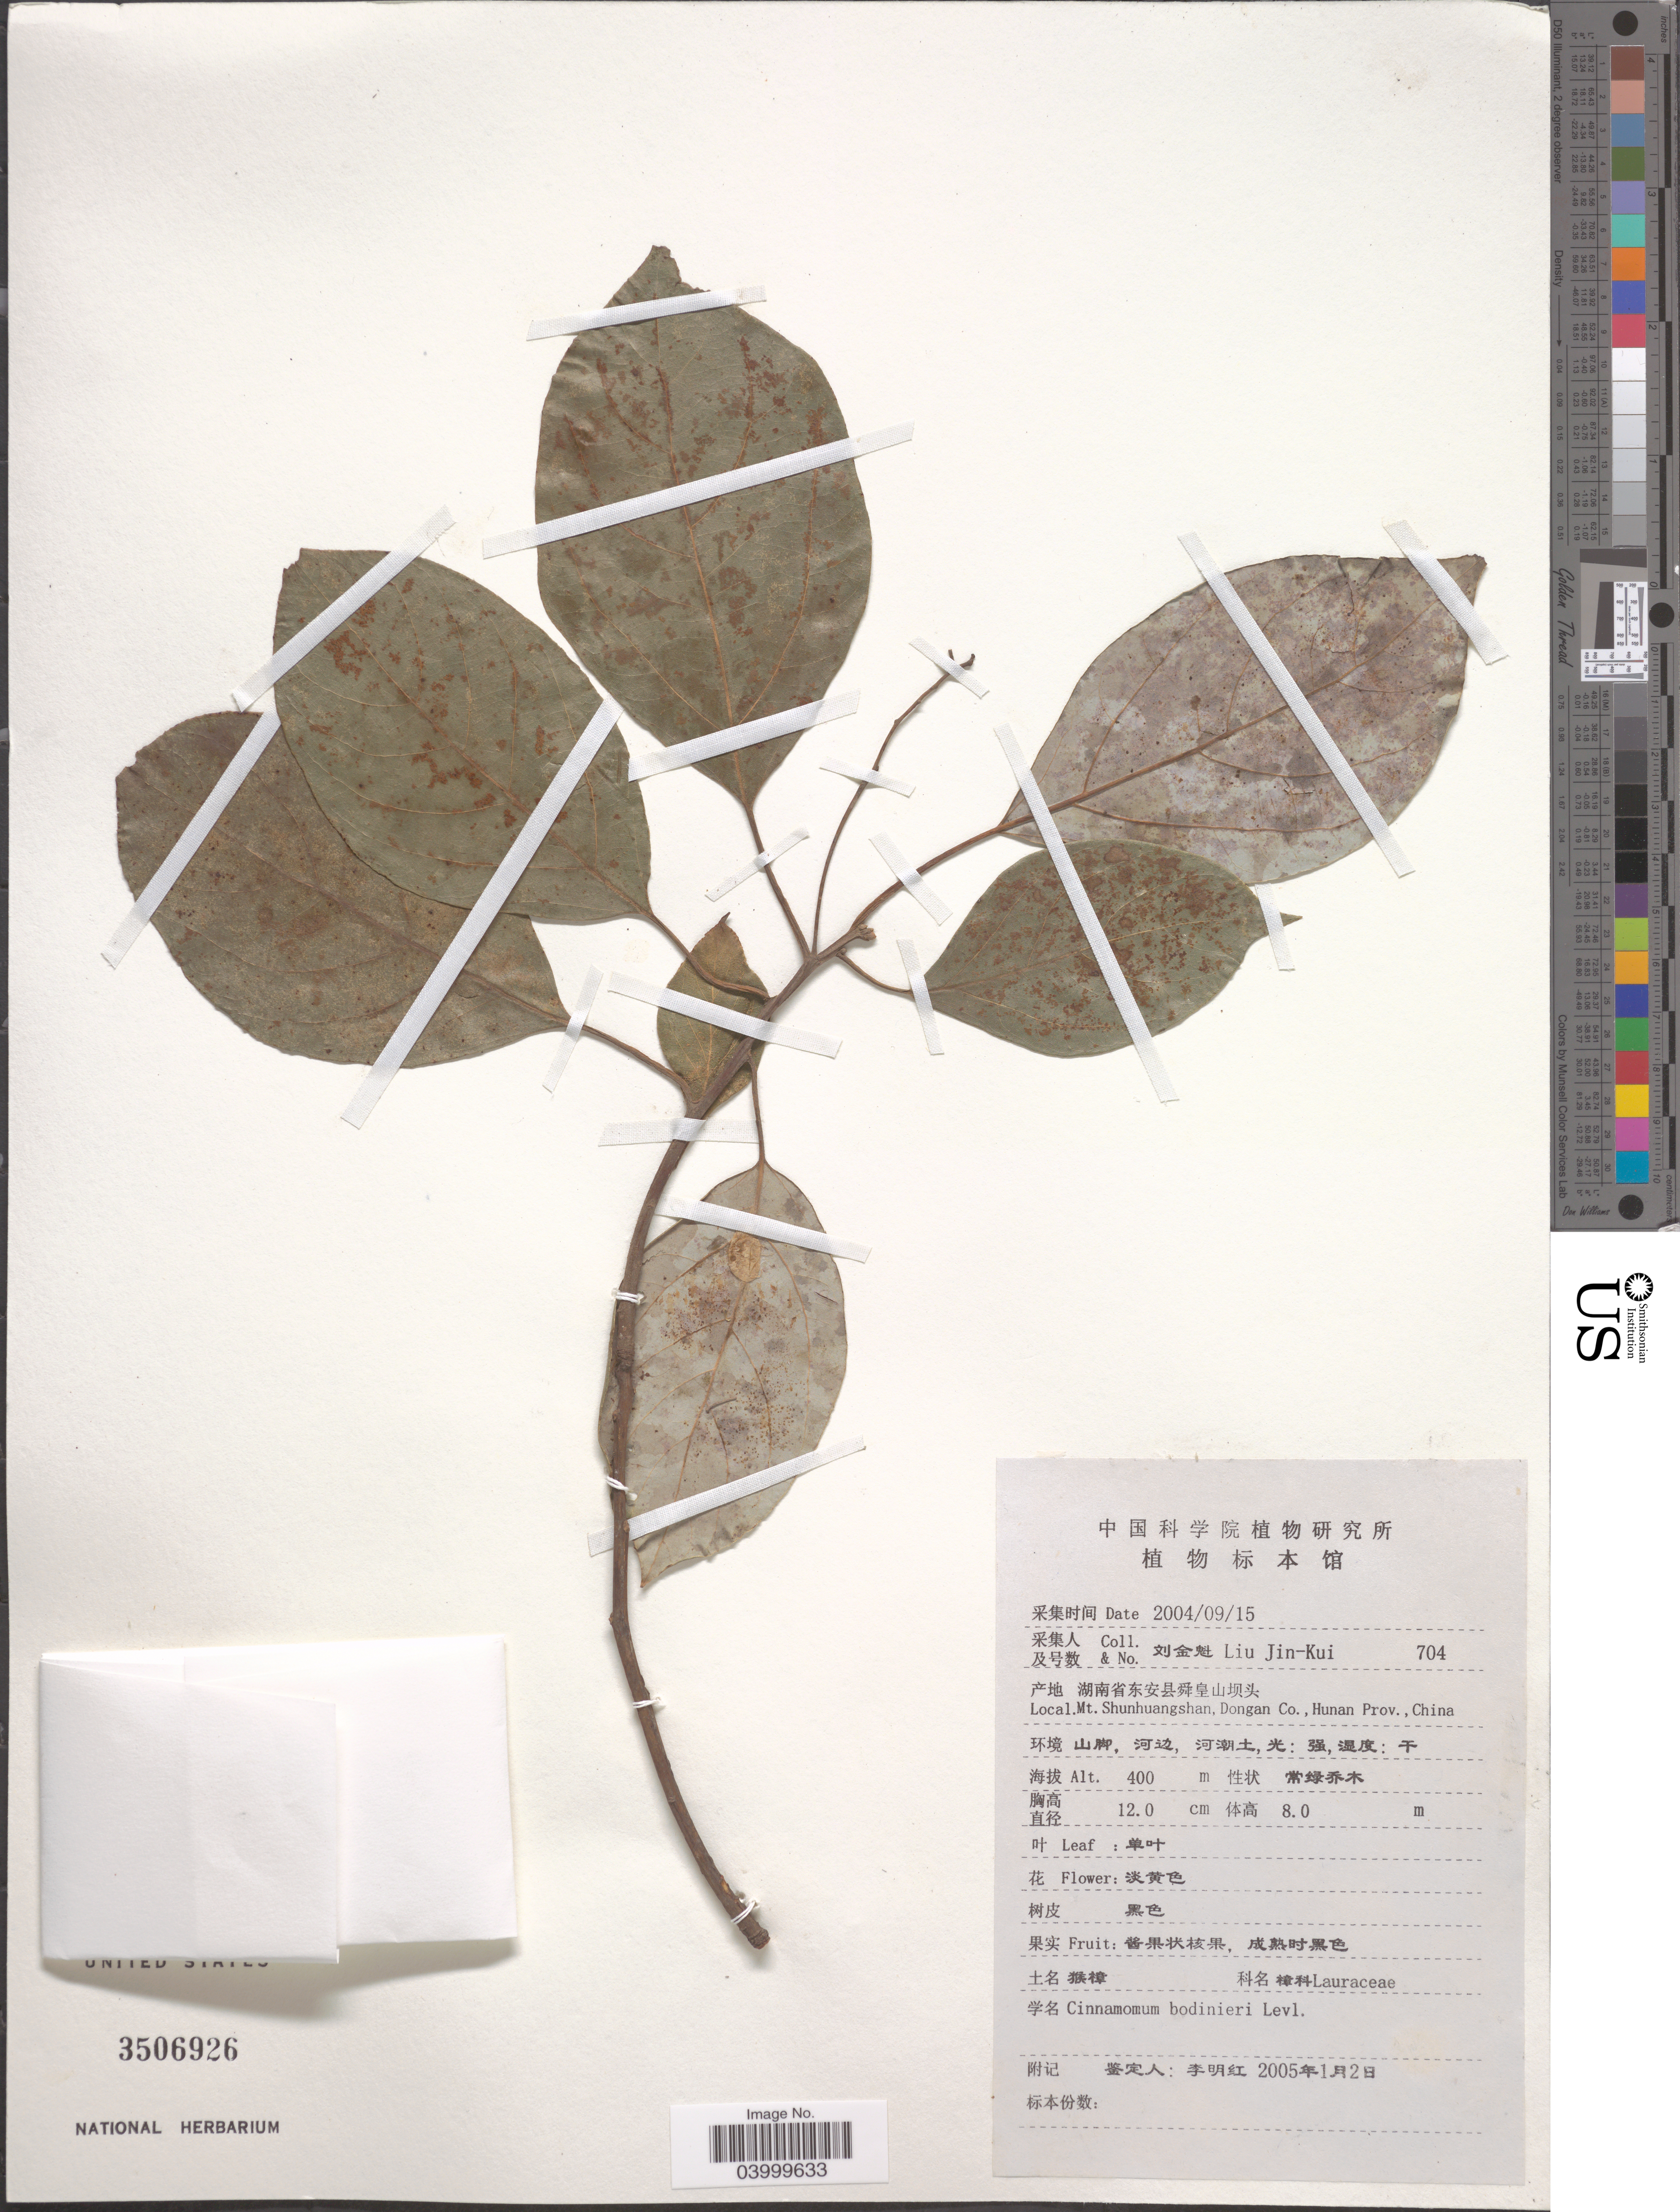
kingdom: Plantae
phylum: Tracheophyta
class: Magnoliopsida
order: Laurales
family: Lauraceae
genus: Cinnamomum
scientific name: Cinnamomum bodinieri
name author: H. Lév.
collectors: Liu Jin-Kui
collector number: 704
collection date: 2004-09-15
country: China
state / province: Hunan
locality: Mt. Shunhuangshan, Dongan Co.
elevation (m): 400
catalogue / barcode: US 3506926